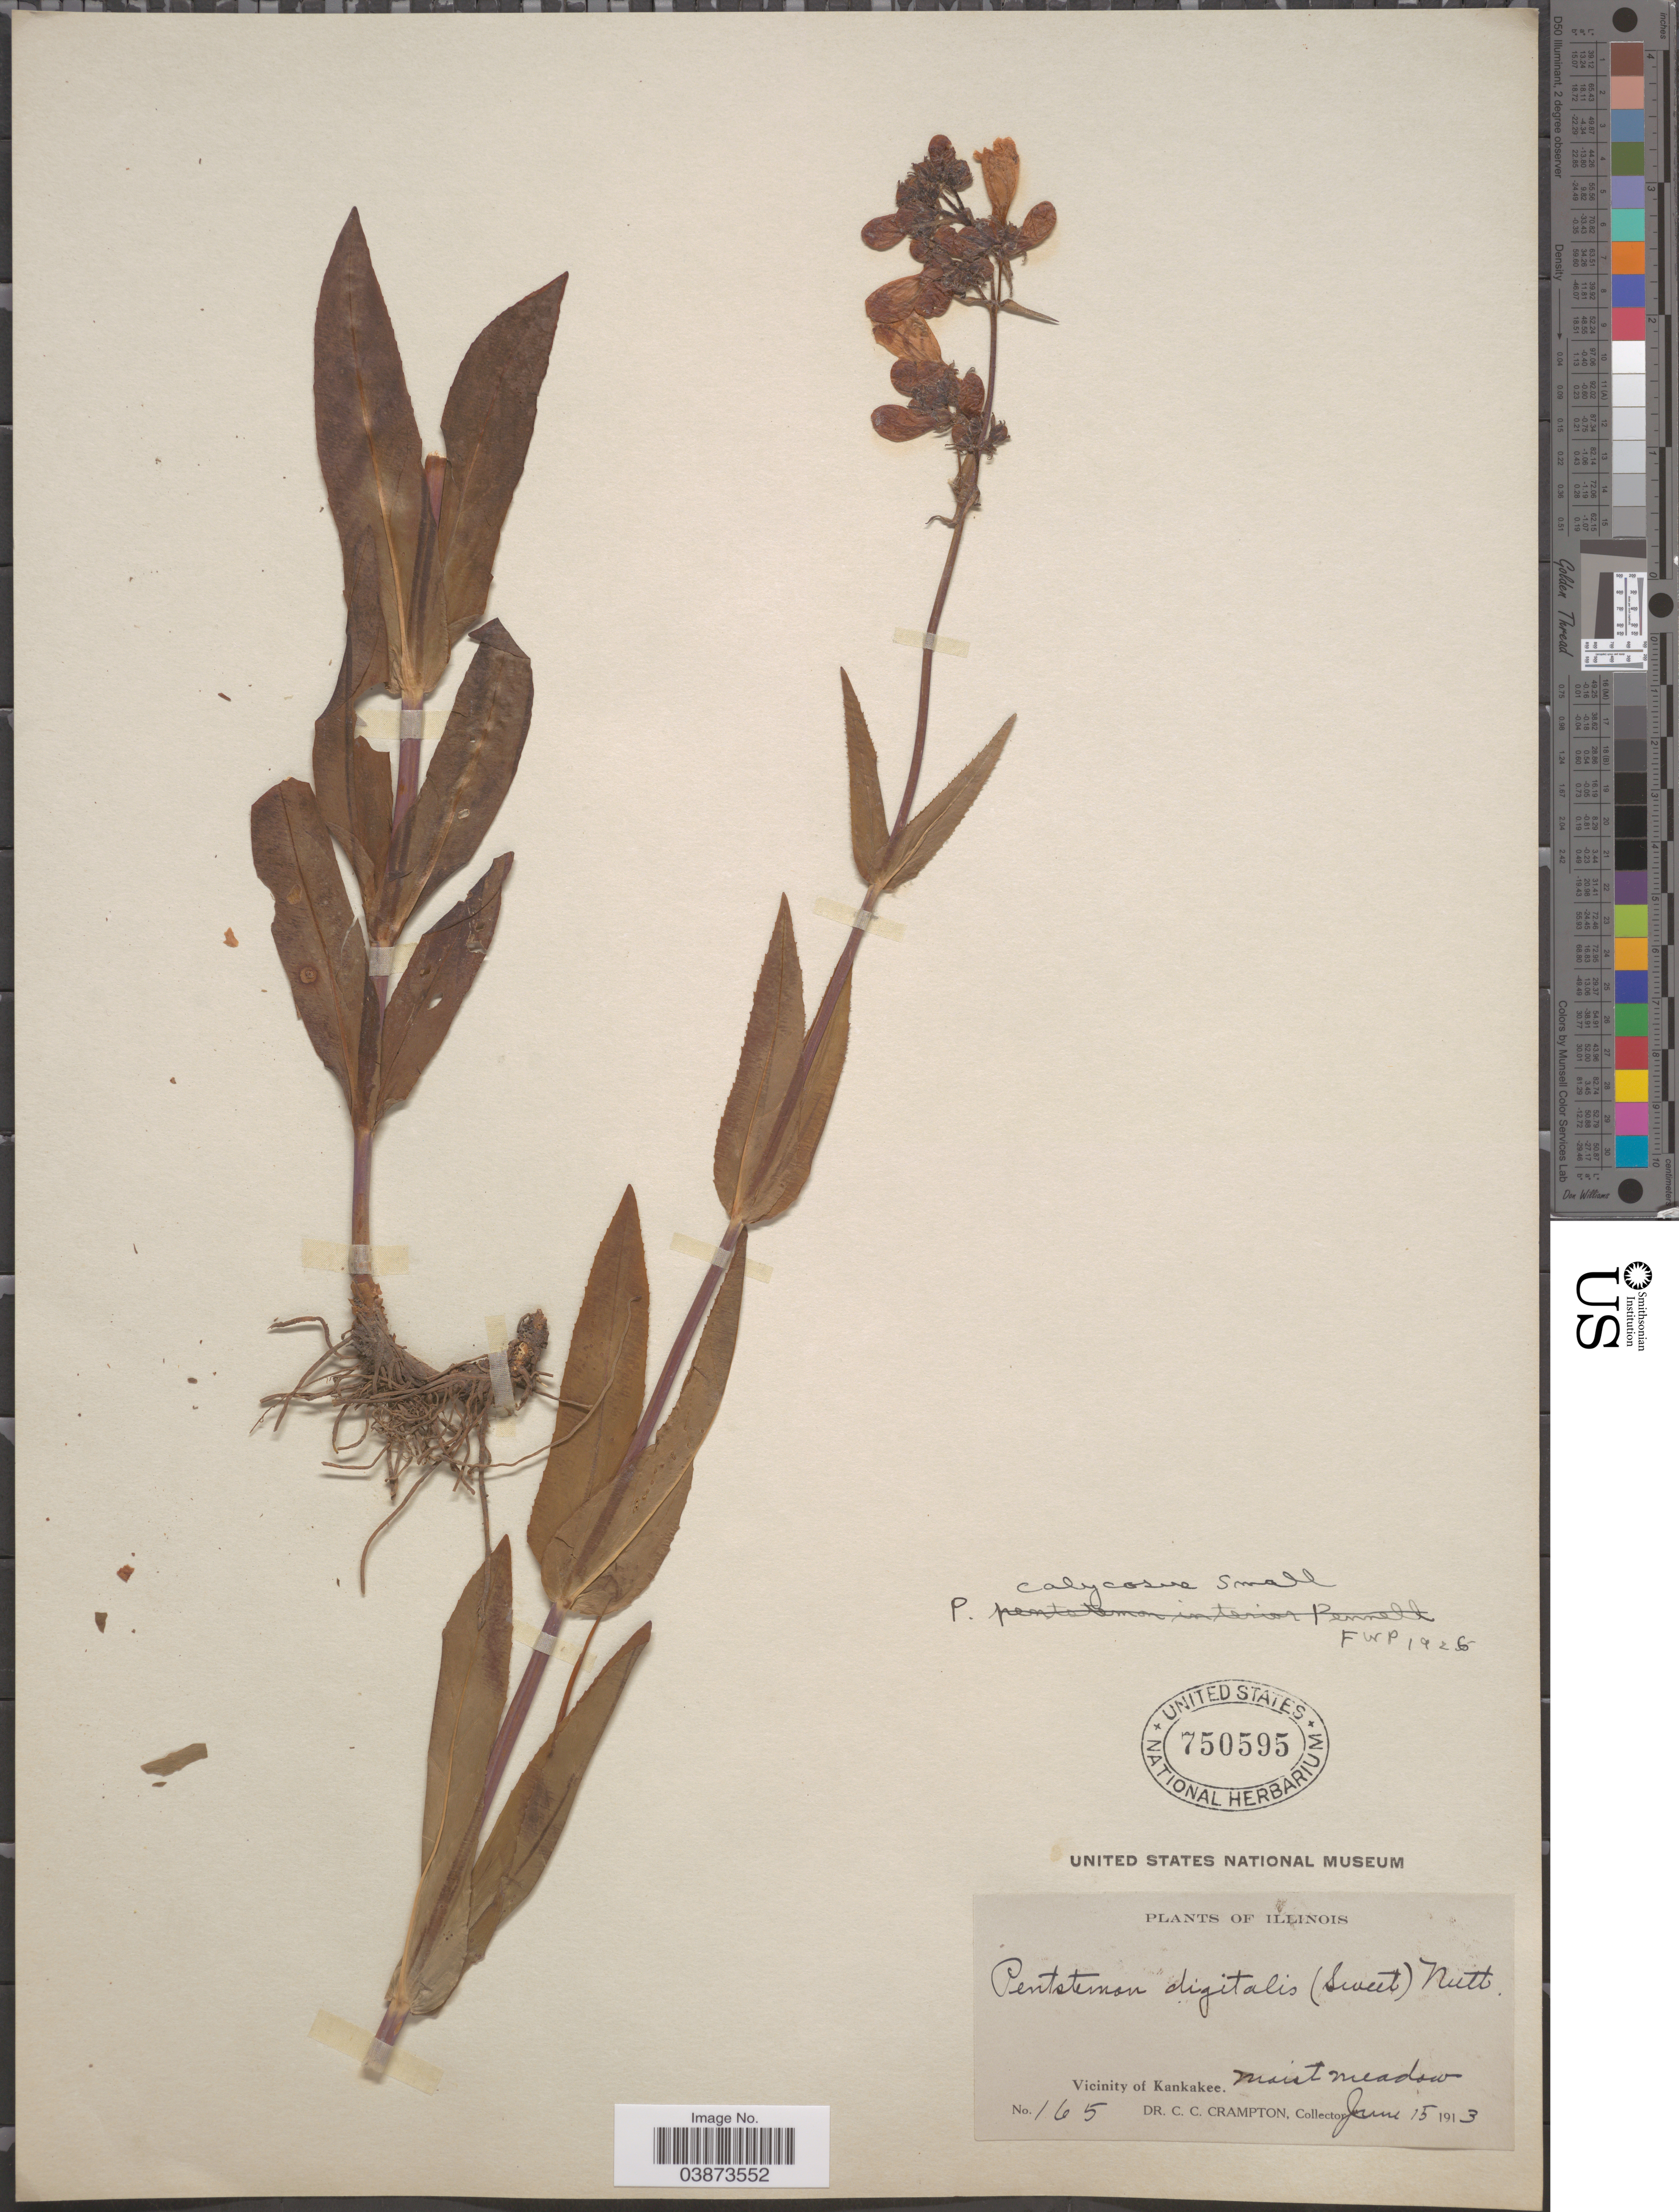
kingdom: Plantae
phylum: Tracheophyta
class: Magnoliopsida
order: Lamiales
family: Plantaginaceae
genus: Penstemon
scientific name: Penstemon calycosus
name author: Small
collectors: C. Crampton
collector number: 165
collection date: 1913-06-15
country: United States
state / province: Illinois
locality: Vicinity of Kankakee.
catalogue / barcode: US 750595